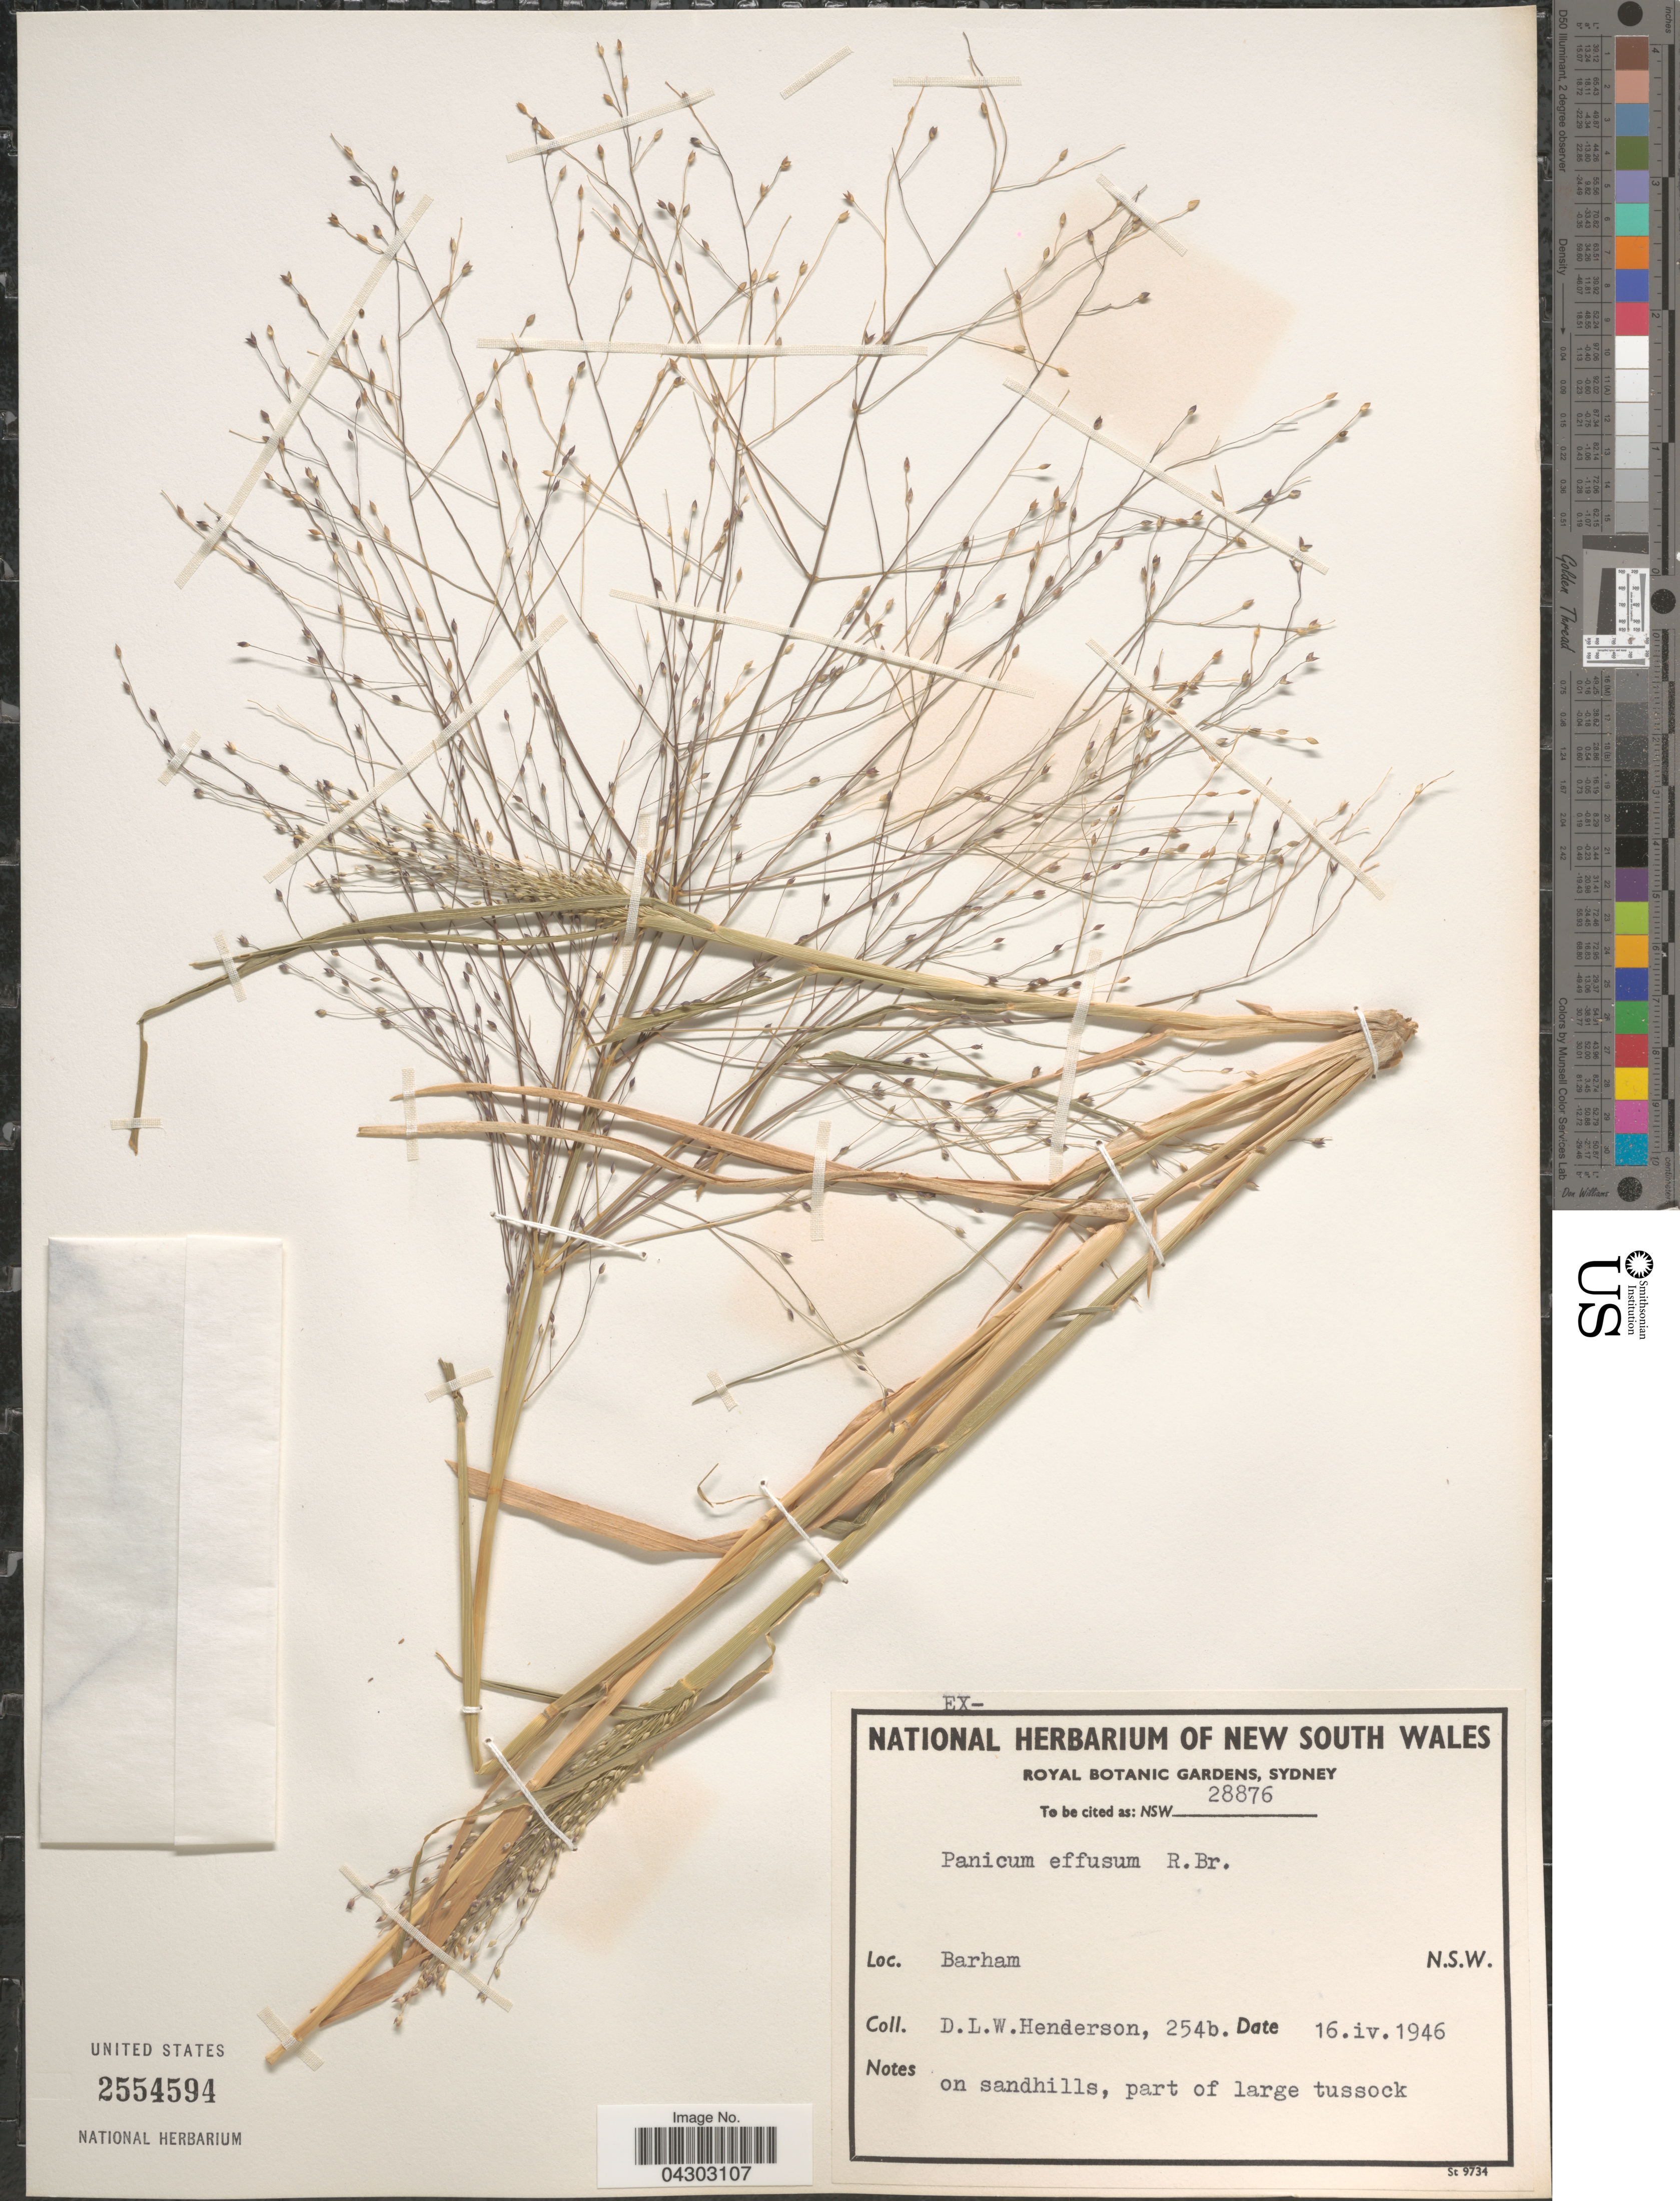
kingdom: Plantae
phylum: Tracheophyta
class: Liliopsida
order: Poales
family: Poaceae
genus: Panicum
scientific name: Panicum effusum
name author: R. Br.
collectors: D. Henderson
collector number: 254b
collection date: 1946-04-16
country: Australia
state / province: New South Wales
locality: Barham. On sandhills, part of large tussock.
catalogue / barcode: US 2554594